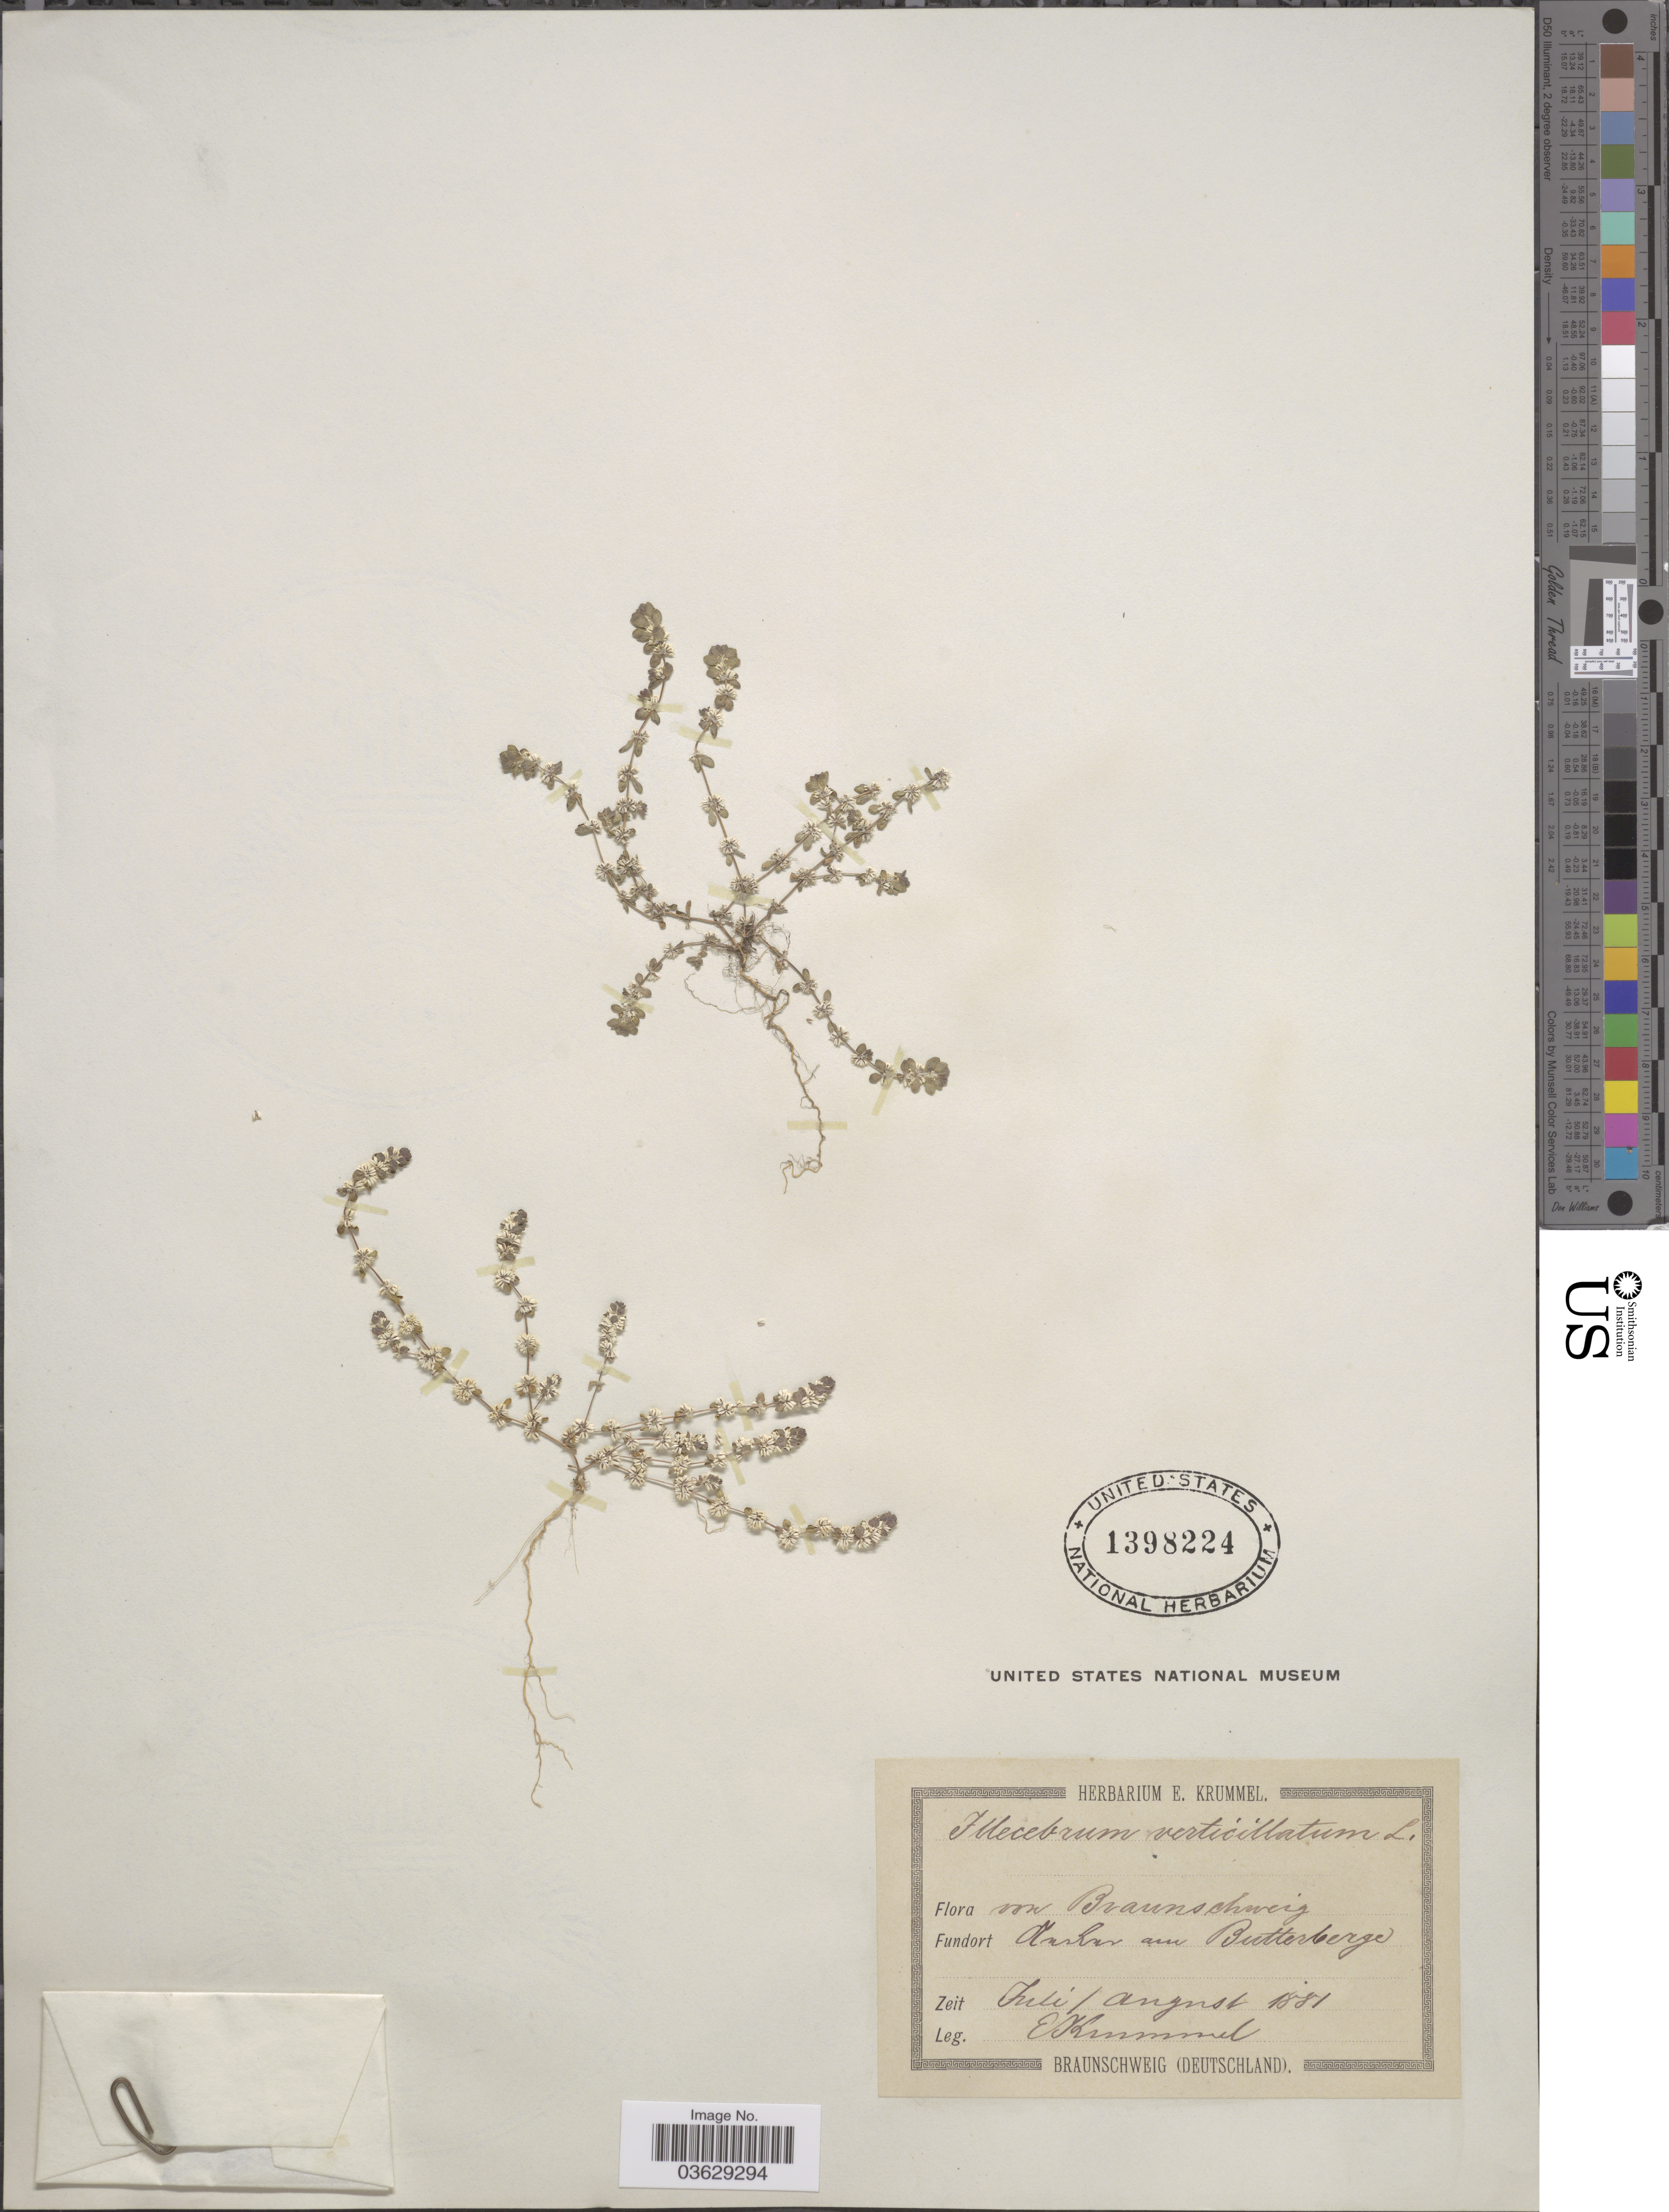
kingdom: Plantae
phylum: Tracheophyta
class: Magnoliopsida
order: Caryophyllales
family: Caryophyllaceae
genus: Illecebrum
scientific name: Illecebrum verticillatum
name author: L.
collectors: E. Krummel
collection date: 1881-07/1881-08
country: Germany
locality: Arbor aumButterberge. Branschweig (Deutschland).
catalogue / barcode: US 1398224